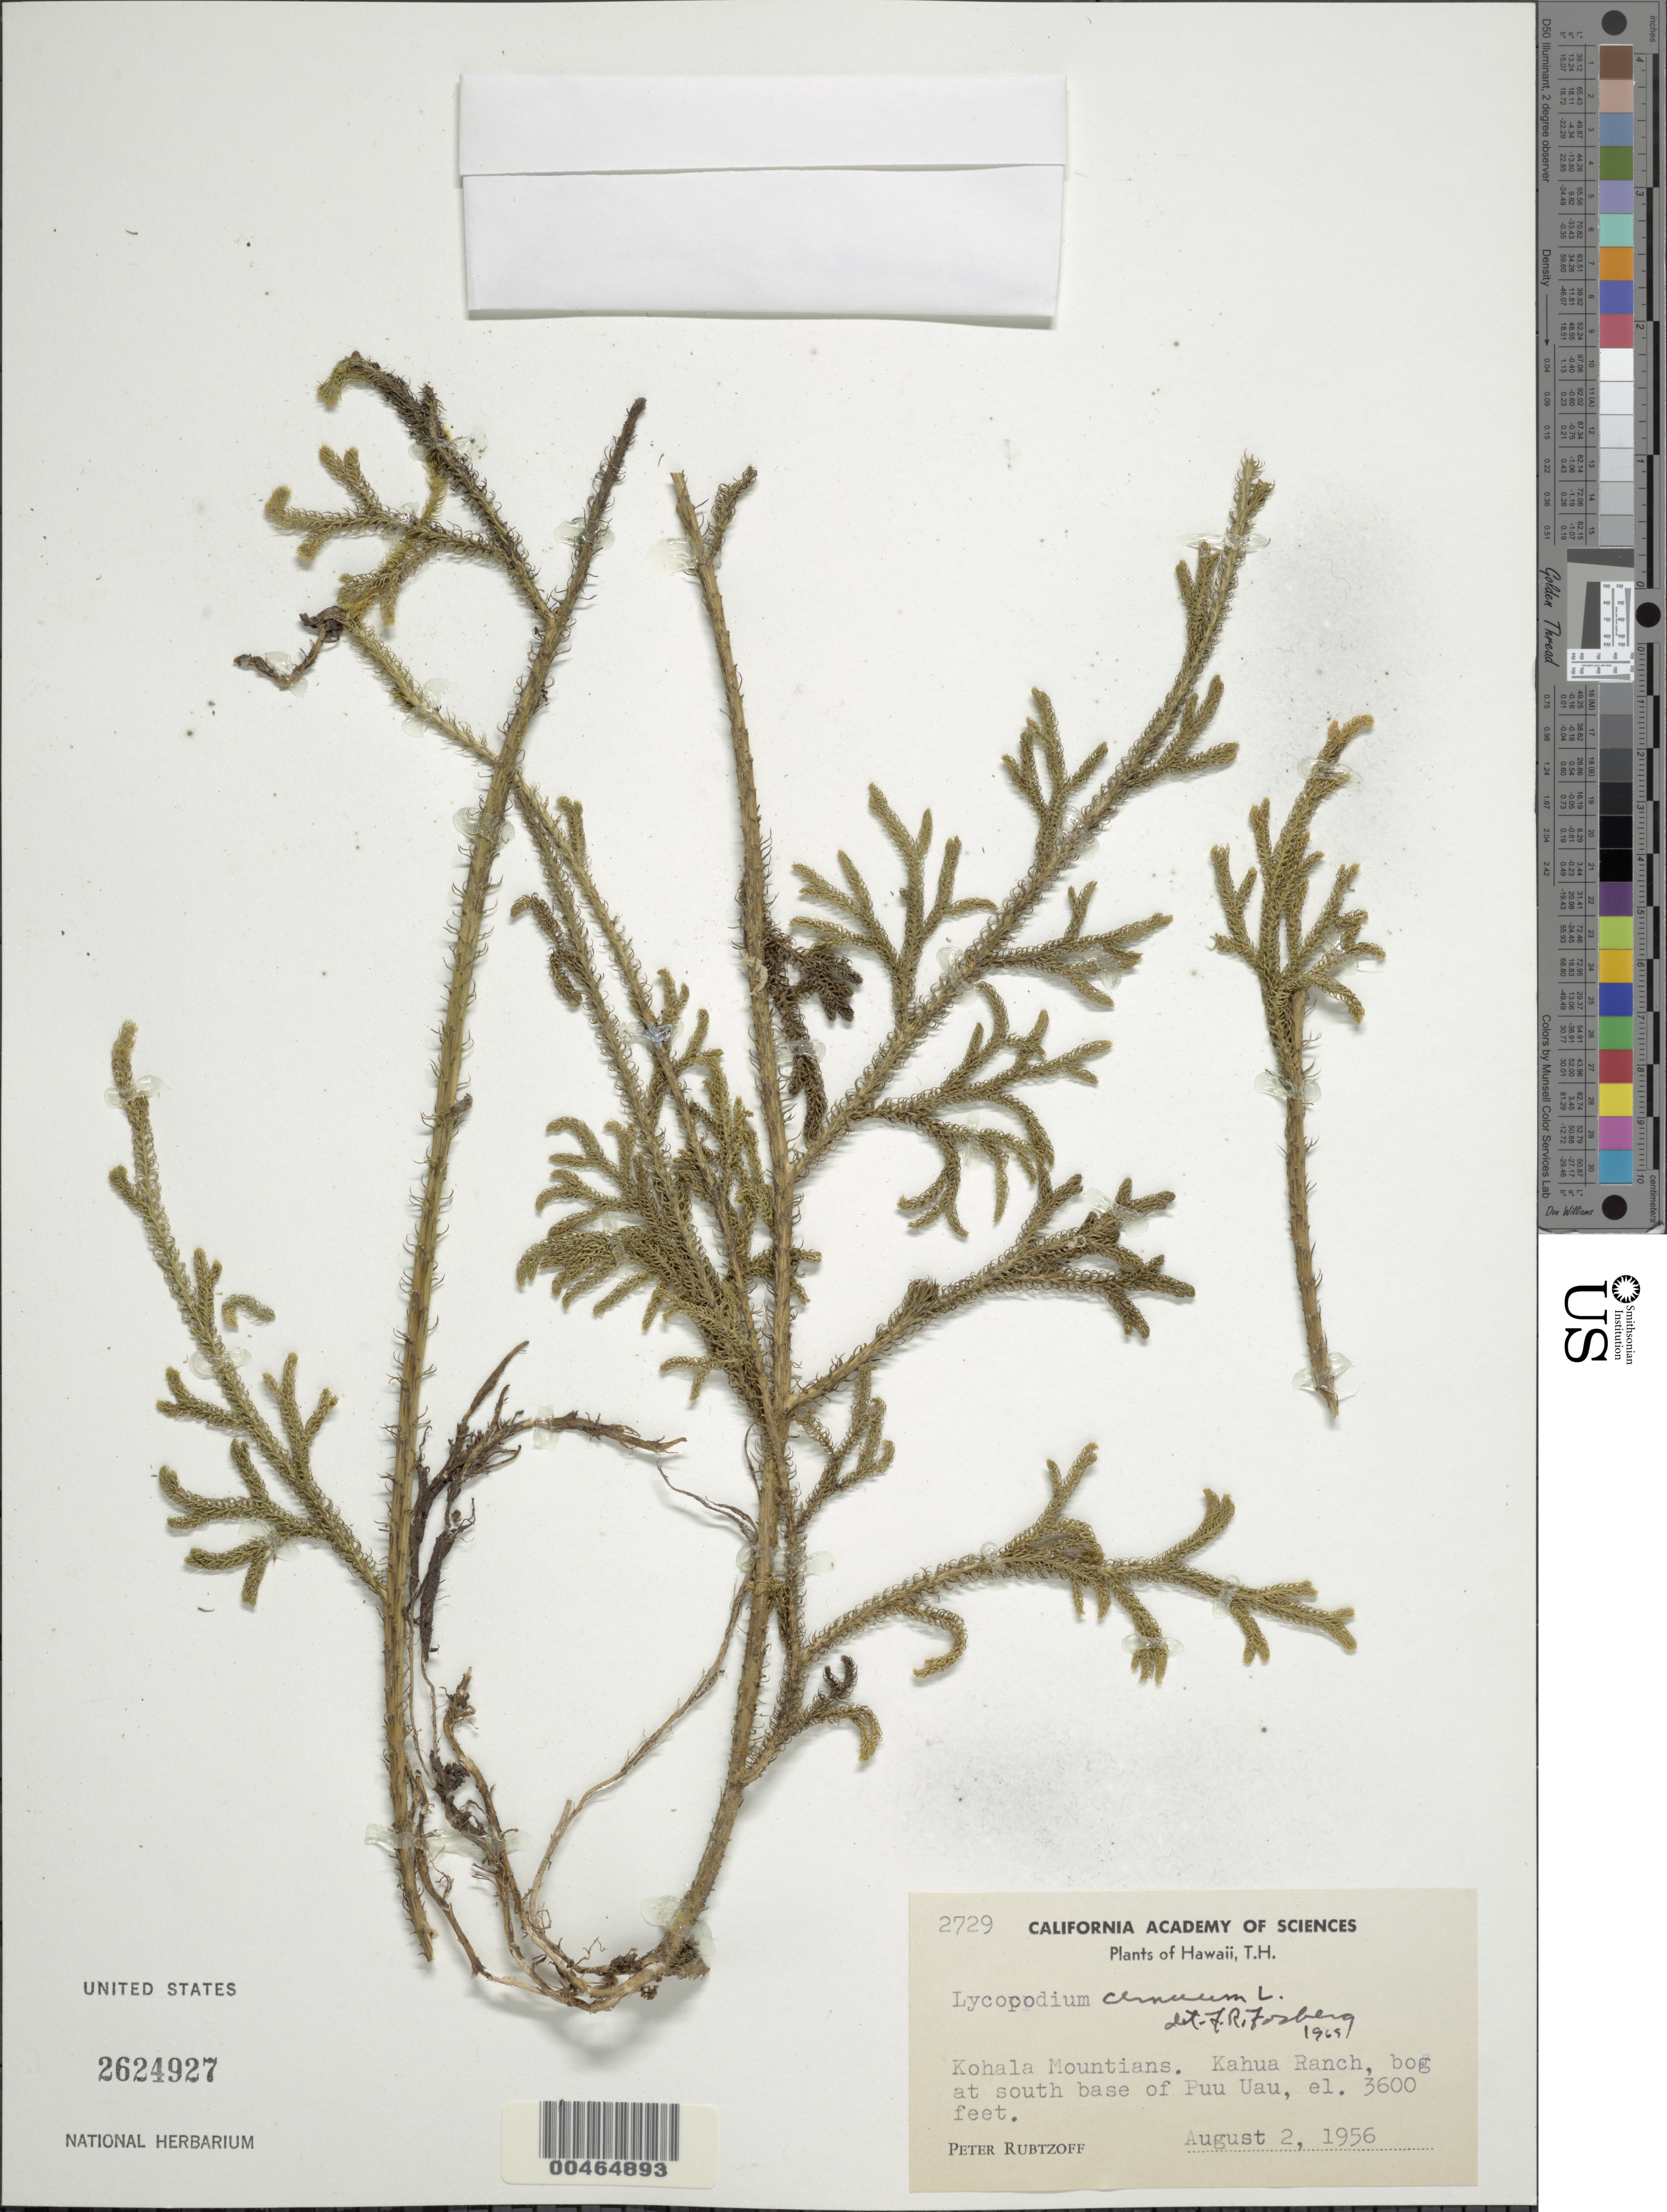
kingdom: Plantae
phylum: Tracheophyta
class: Lycopodiopsida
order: Lycopodiales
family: Lycopodiaceae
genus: Palhinhaea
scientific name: Palhinhaea cernua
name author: (L.) Vasc. & Franco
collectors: P. Rubtzoff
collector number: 2729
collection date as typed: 2 Aug 1956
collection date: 1956-08-02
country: United States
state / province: Hawaii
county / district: Hawaii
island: Hawaii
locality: Kohala Mountains, Kahua Ranch, bog at S base of Puu Uau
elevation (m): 1097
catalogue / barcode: US 2624927